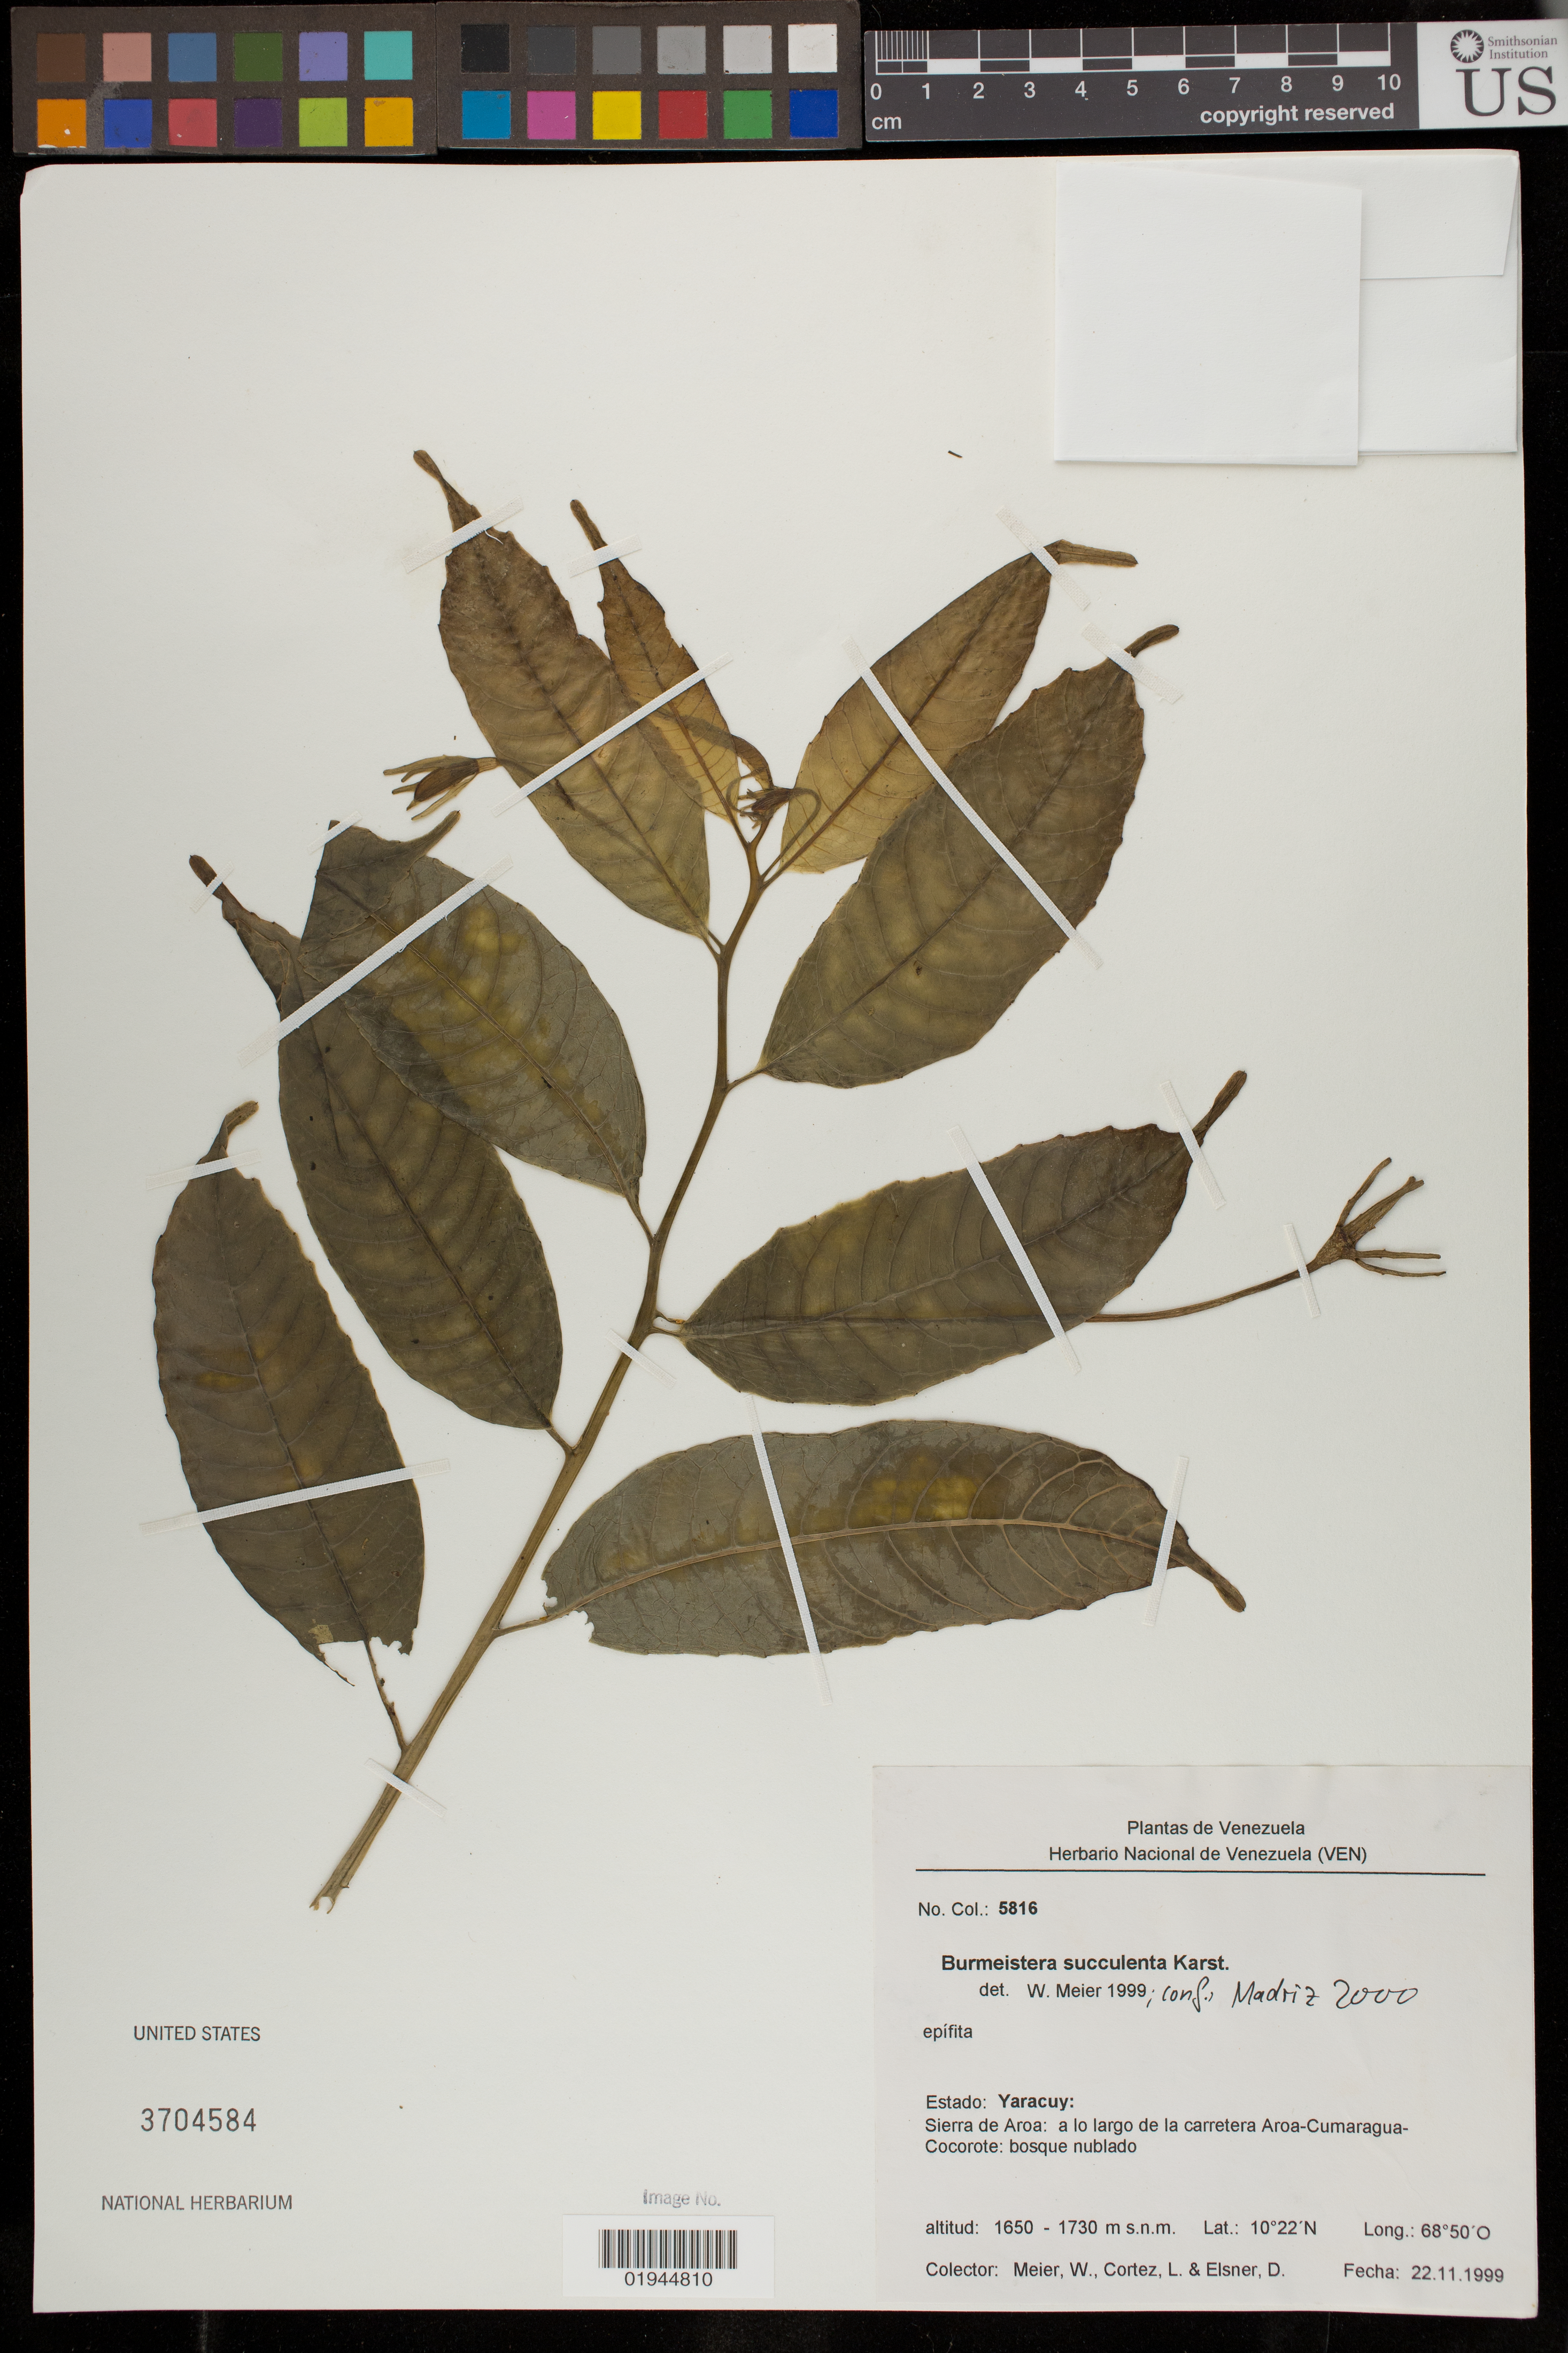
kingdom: Plantae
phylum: Tracheophyta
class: Magnoliopsida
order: Asterales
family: Campanulaceae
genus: Burmeistera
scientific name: Burmeistera succulenta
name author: H. Karst. & Triana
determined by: Meier, Winfried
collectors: W. Meier, L. Cortéz & D. Elsner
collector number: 5816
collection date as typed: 22 Nov 1999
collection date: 1999-11-22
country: Venezuela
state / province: Yaracuy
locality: Sierra de Aroa: a lo largo de la carretera Aroa-Cumaragua-Cocorote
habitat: bosque nublado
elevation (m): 1650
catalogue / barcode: US 3704584